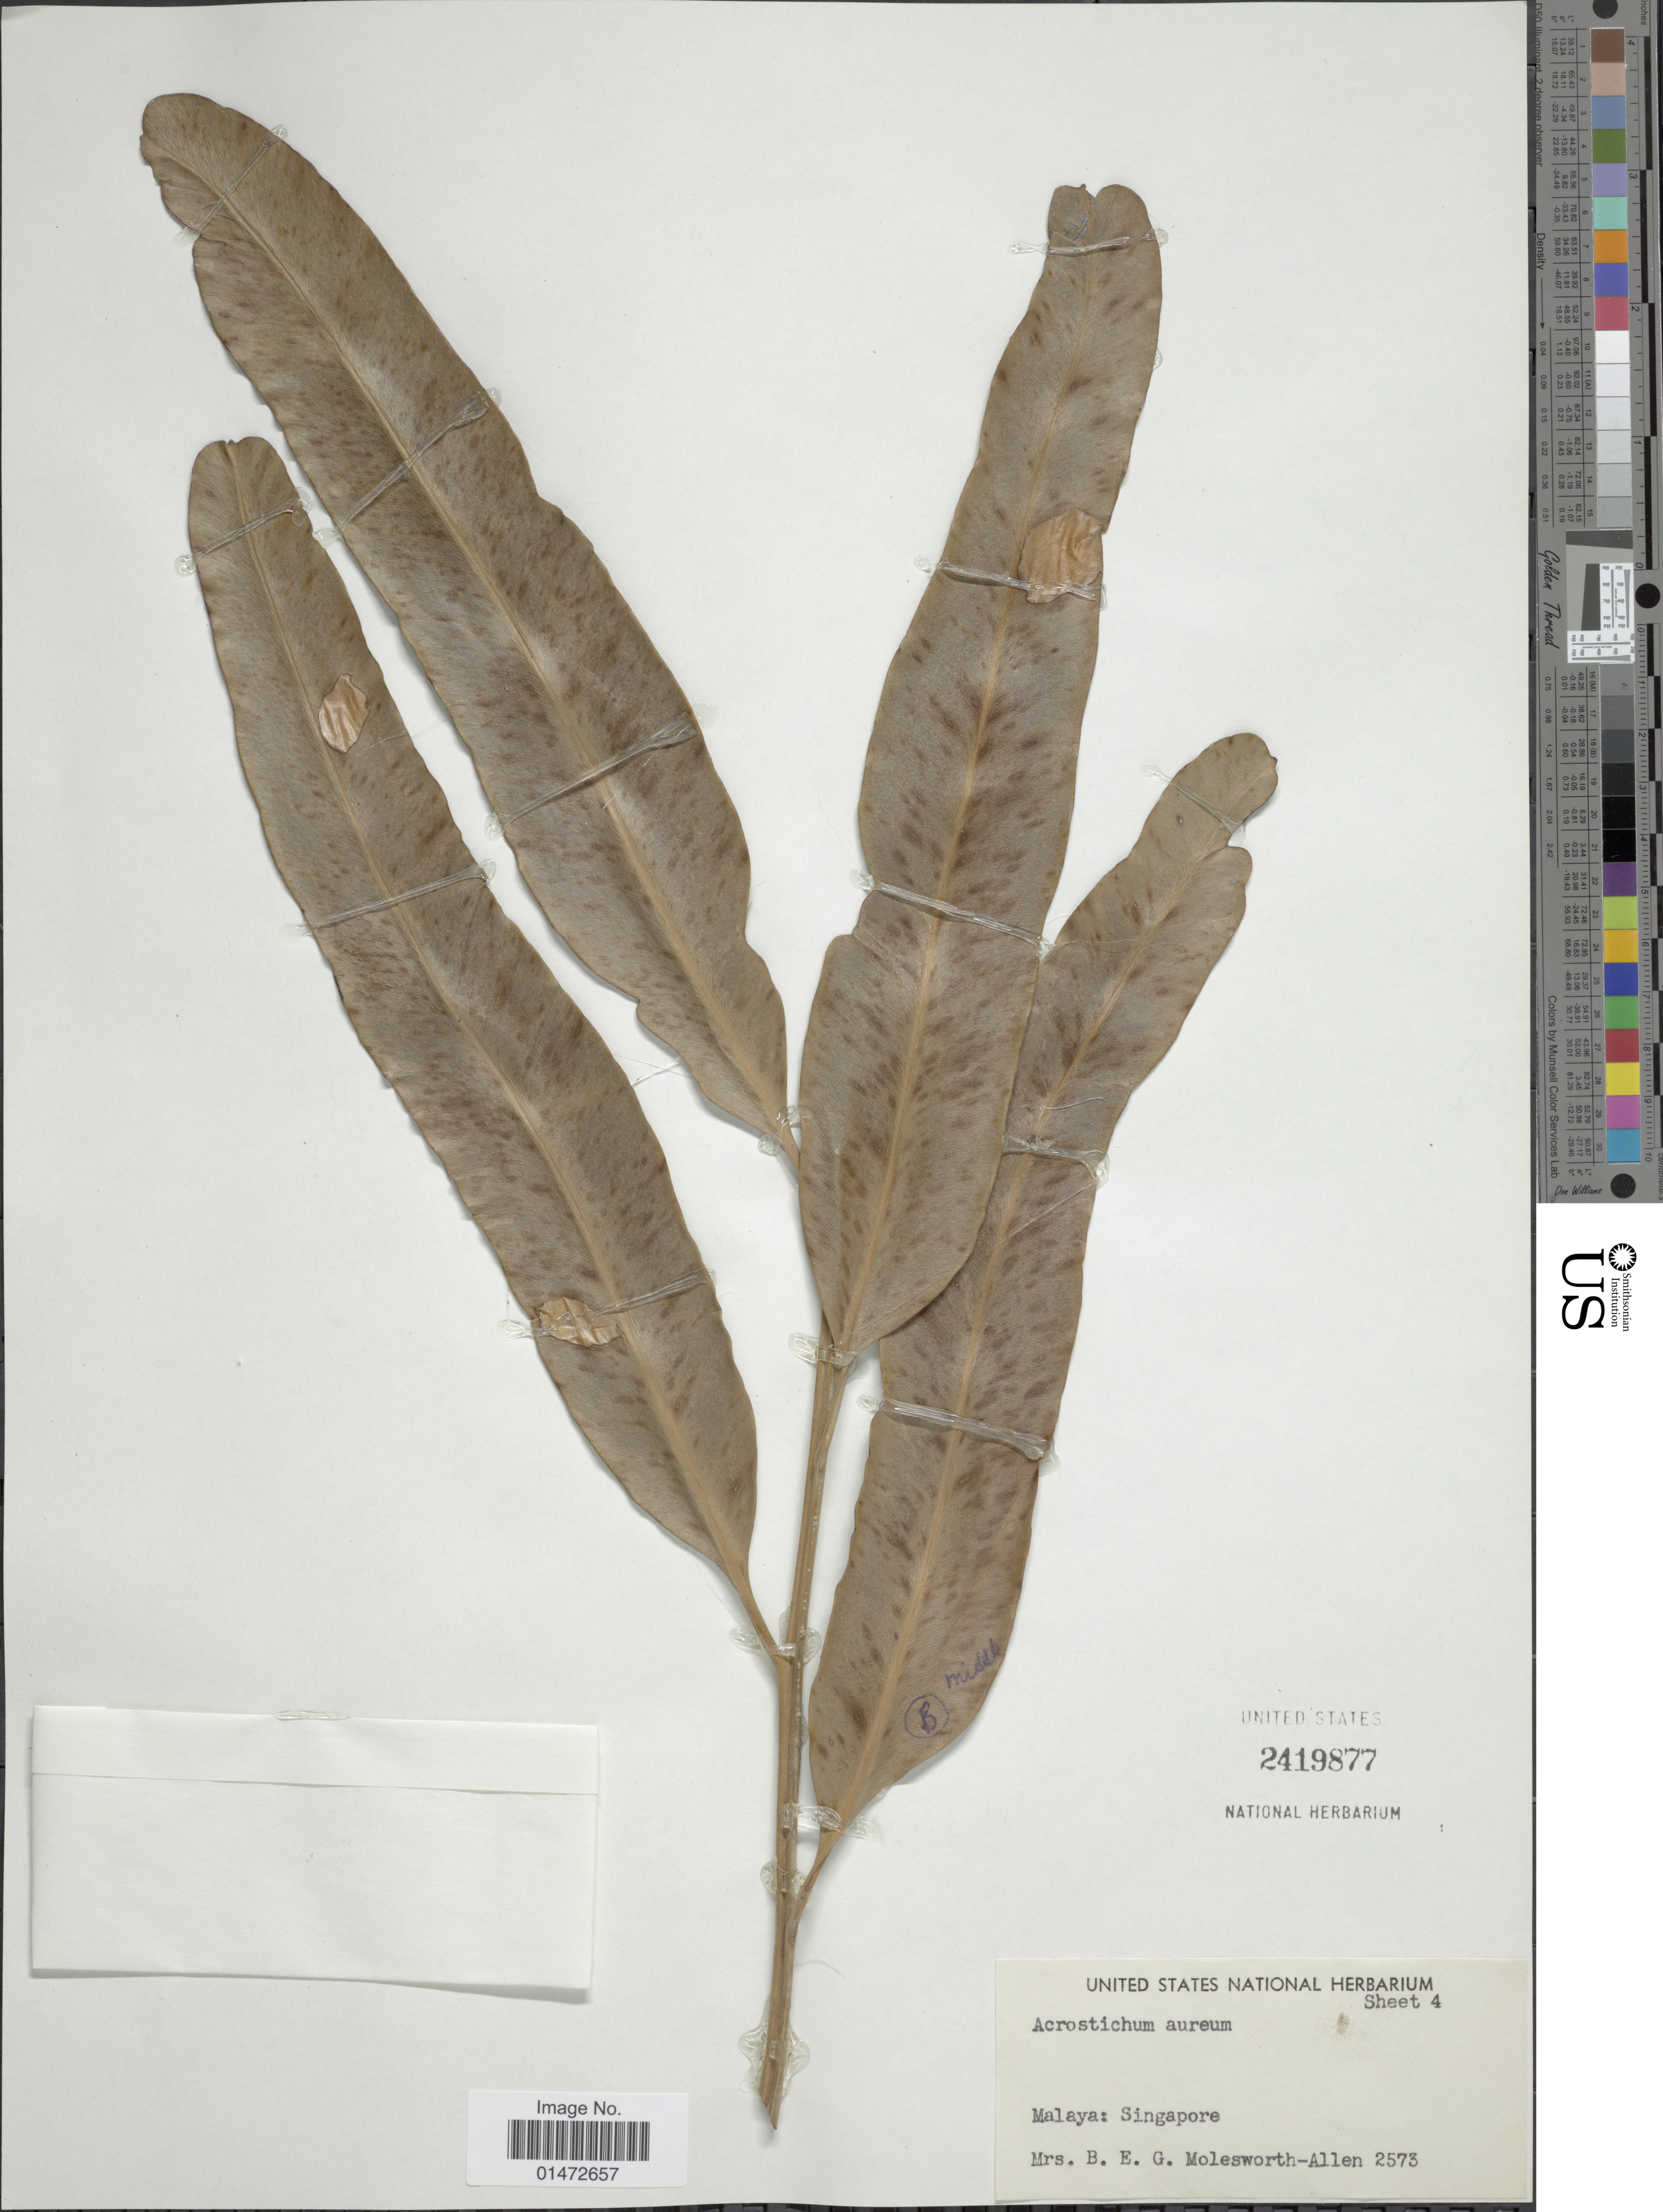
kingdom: Plantae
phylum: Tracheophyta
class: Polypodiopsida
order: Polypodiales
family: Pteridaceae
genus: Acrostichum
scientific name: Acrostichum aureum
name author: L.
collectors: Mrs. B. E. G. Molesworth-Allen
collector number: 2573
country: Singapore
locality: Malaya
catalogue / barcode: US 2419877